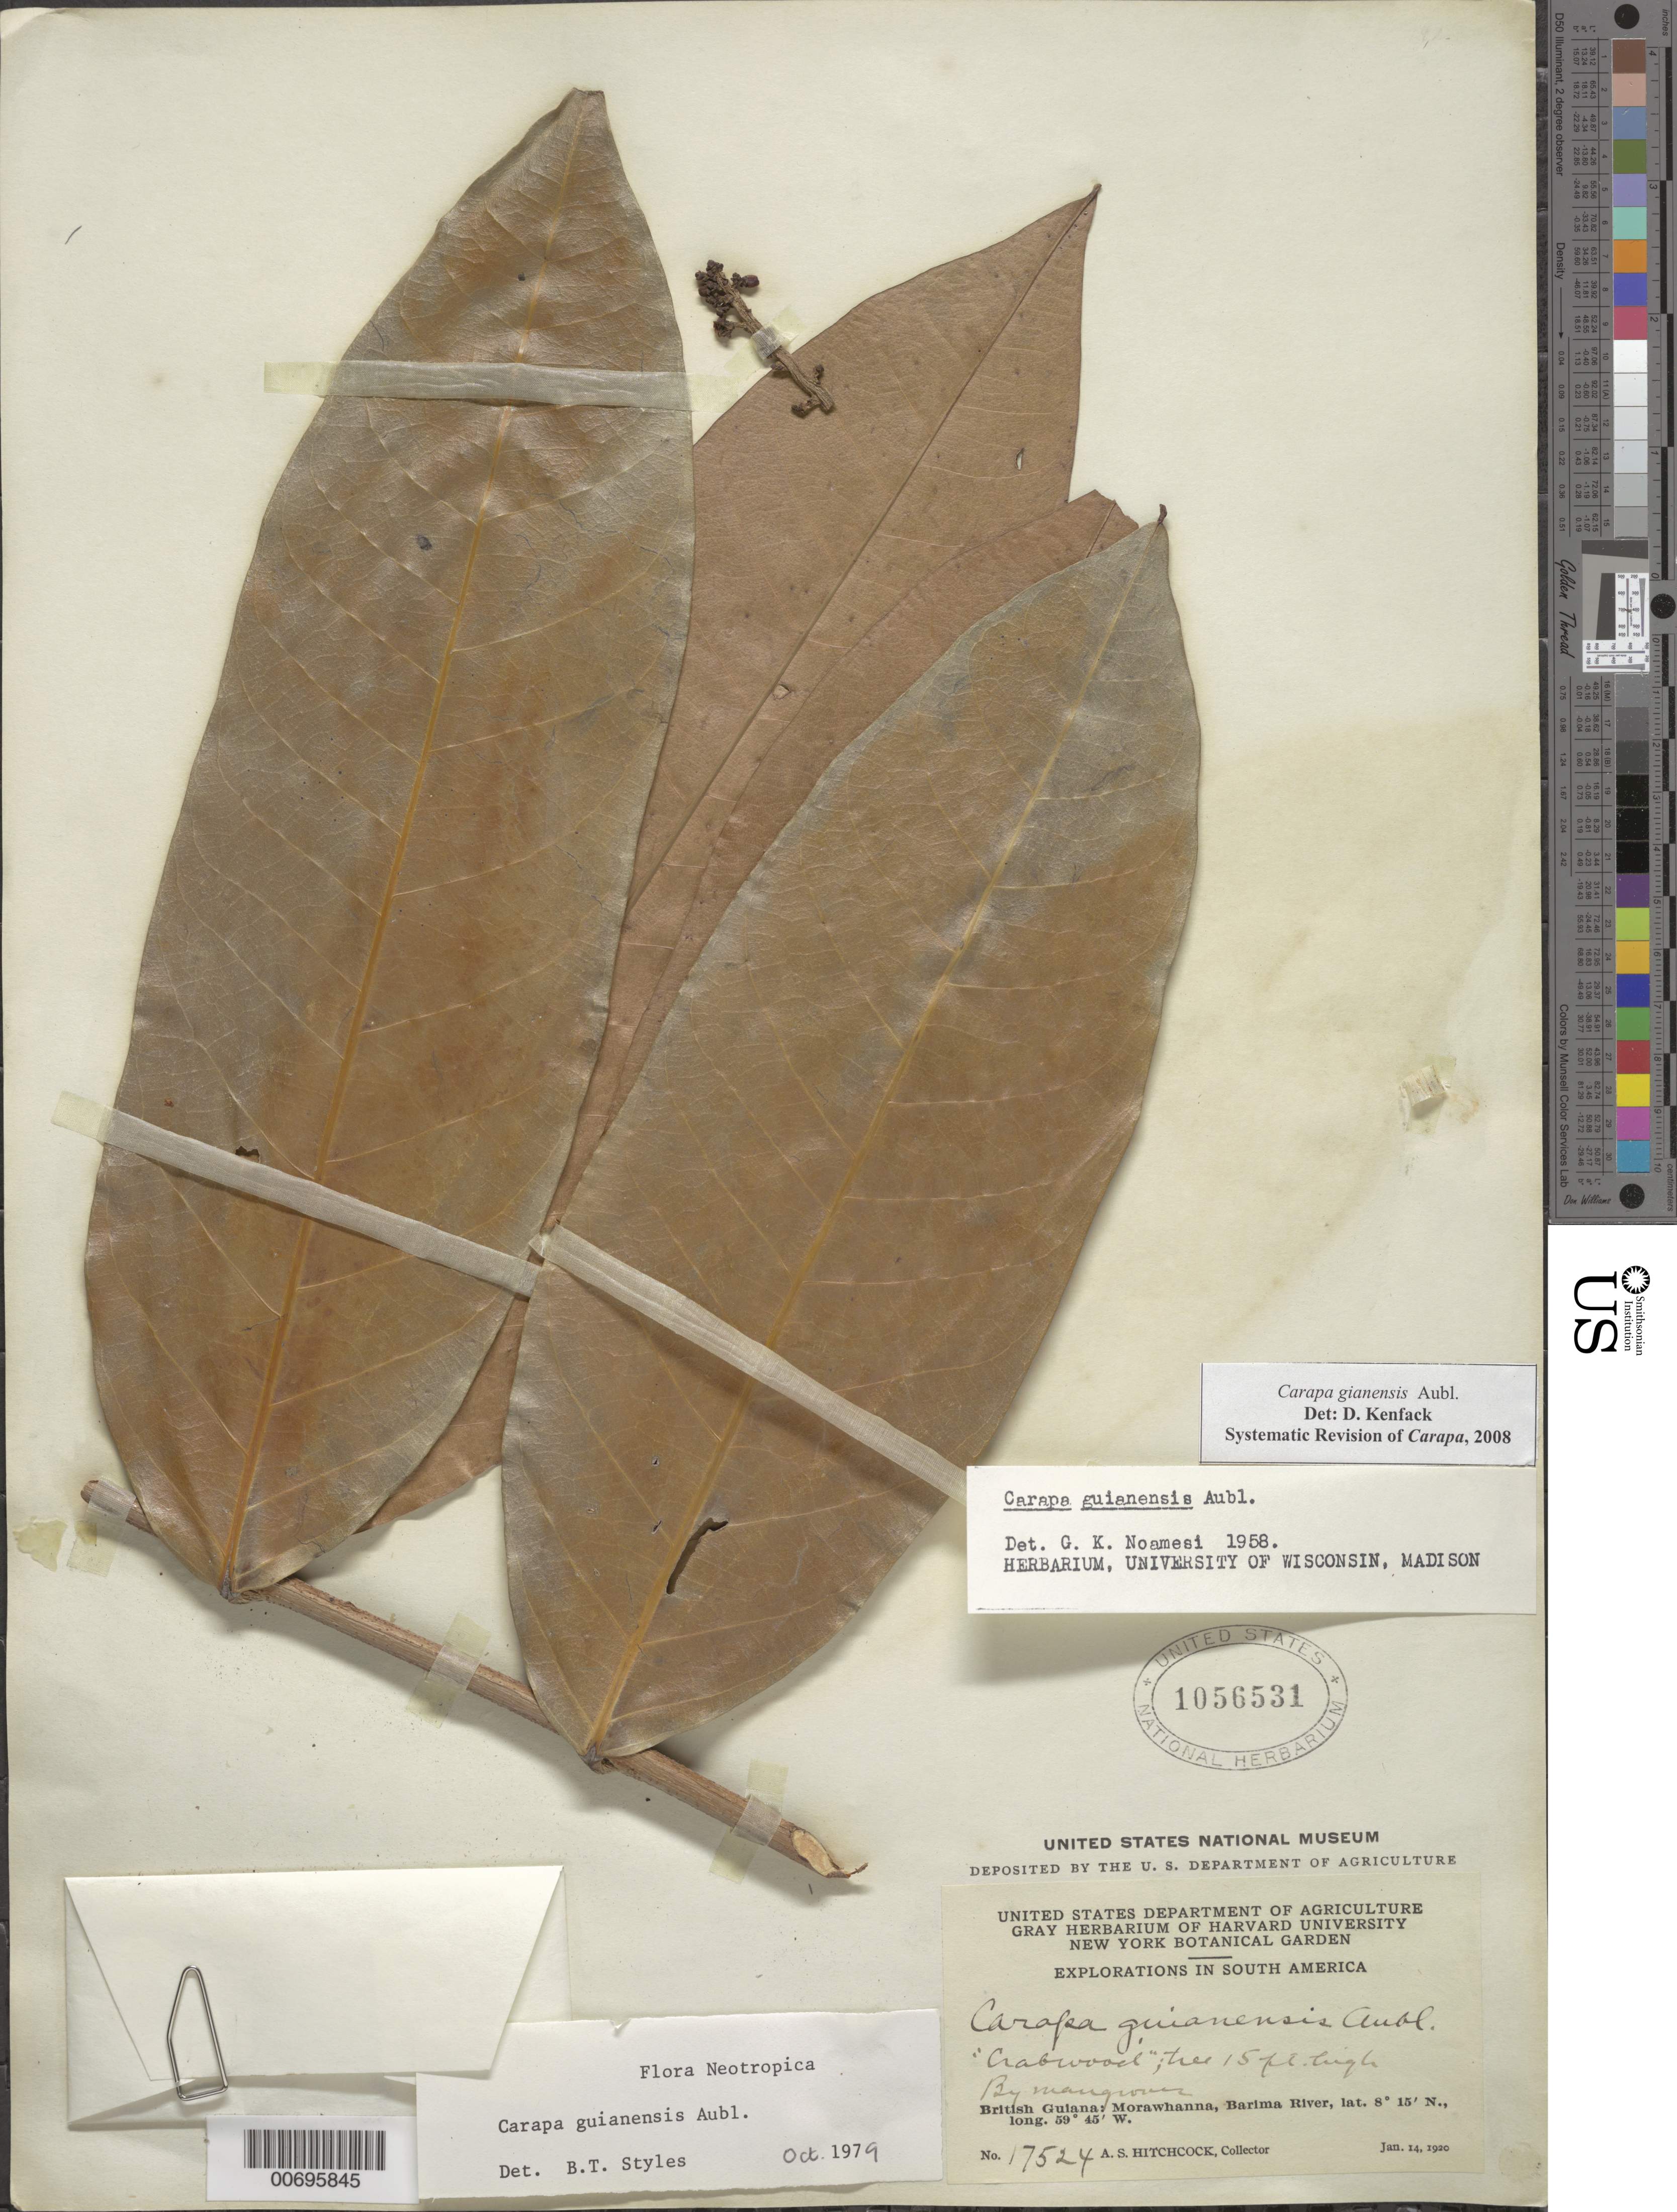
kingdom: Plantae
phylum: Tracheophyta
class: Magnoliopsida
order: Sapindales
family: Meliaceae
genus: Carapa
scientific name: Carapa guianensis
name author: Aubl.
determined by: Styles, B. T.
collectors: A. S. Hitchcock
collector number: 17524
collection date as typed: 14-Jan-20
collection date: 1920-01-14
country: Guyana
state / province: Barima-Waini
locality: Morawhanna, vic., Barima R.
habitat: By mangroves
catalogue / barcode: US 1056531